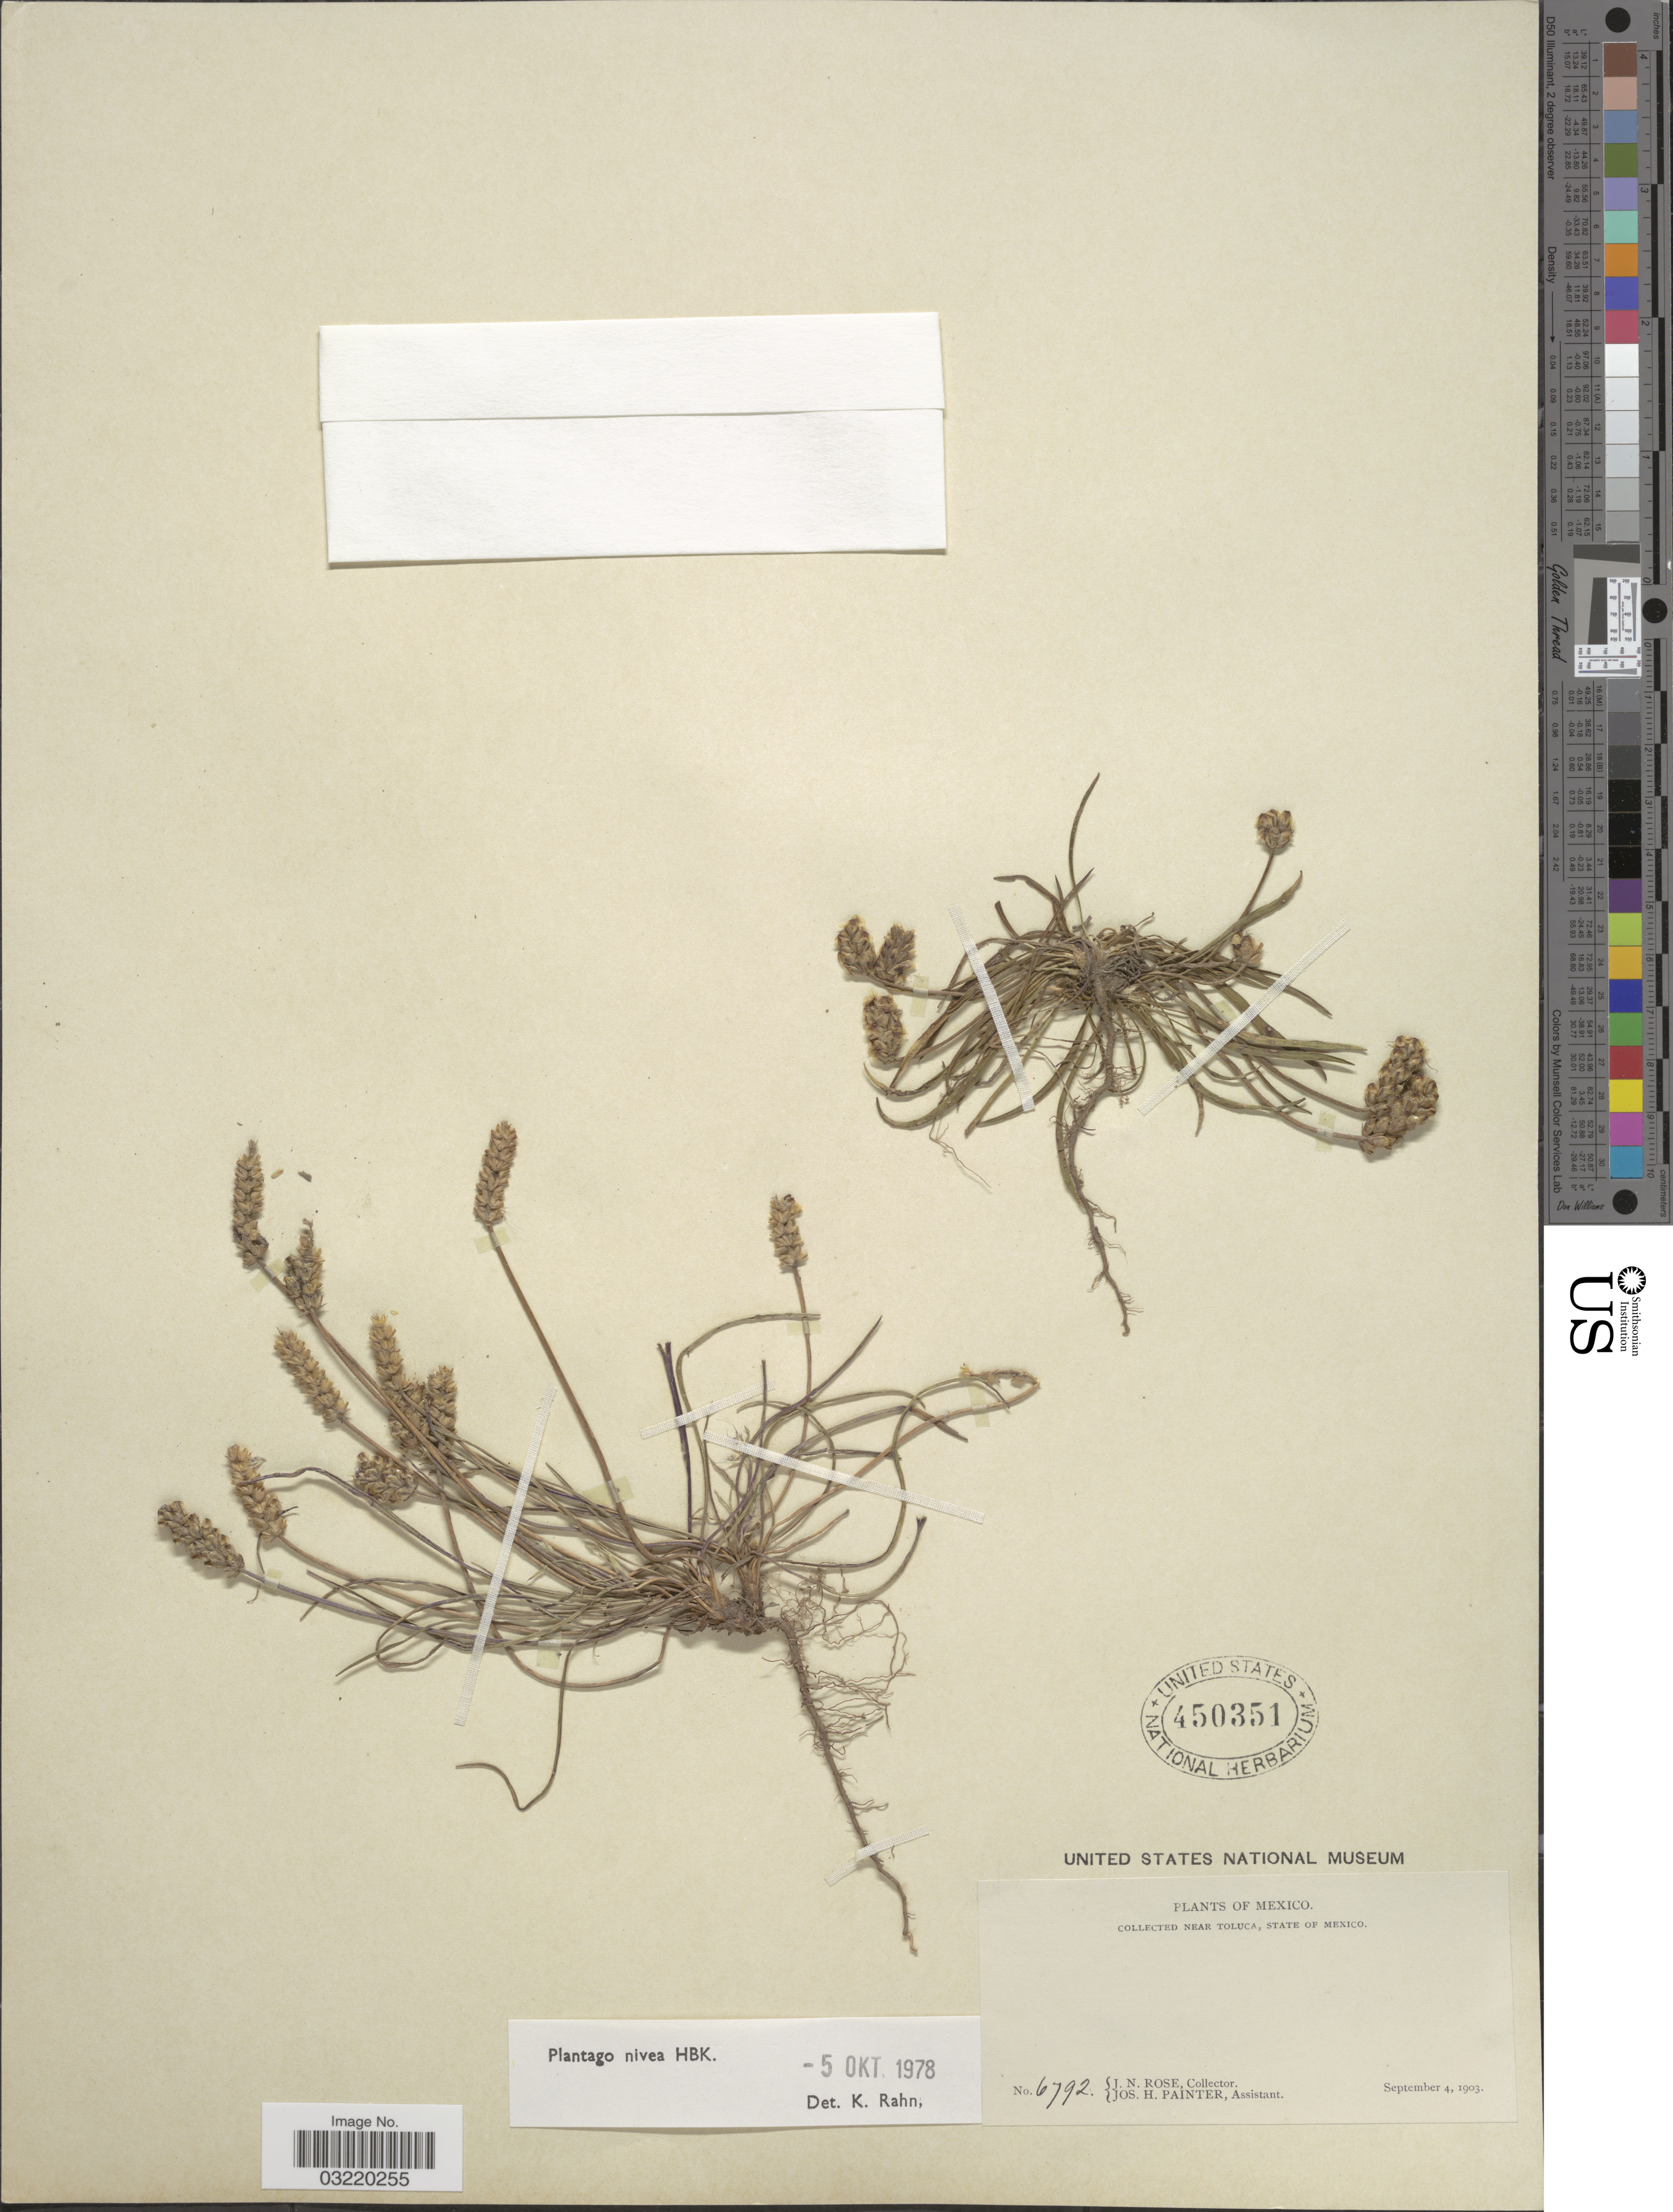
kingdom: Plantae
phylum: Tracheophyta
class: Magnoliopsida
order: Lamiales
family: Plantaginaceae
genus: Plantago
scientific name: Plantago nivea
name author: Kunth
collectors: J. N. Rose & J. H. Painter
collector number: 6792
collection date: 1903-09-04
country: Mexico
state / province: México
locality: Near Toluca.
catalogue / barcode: US 450351